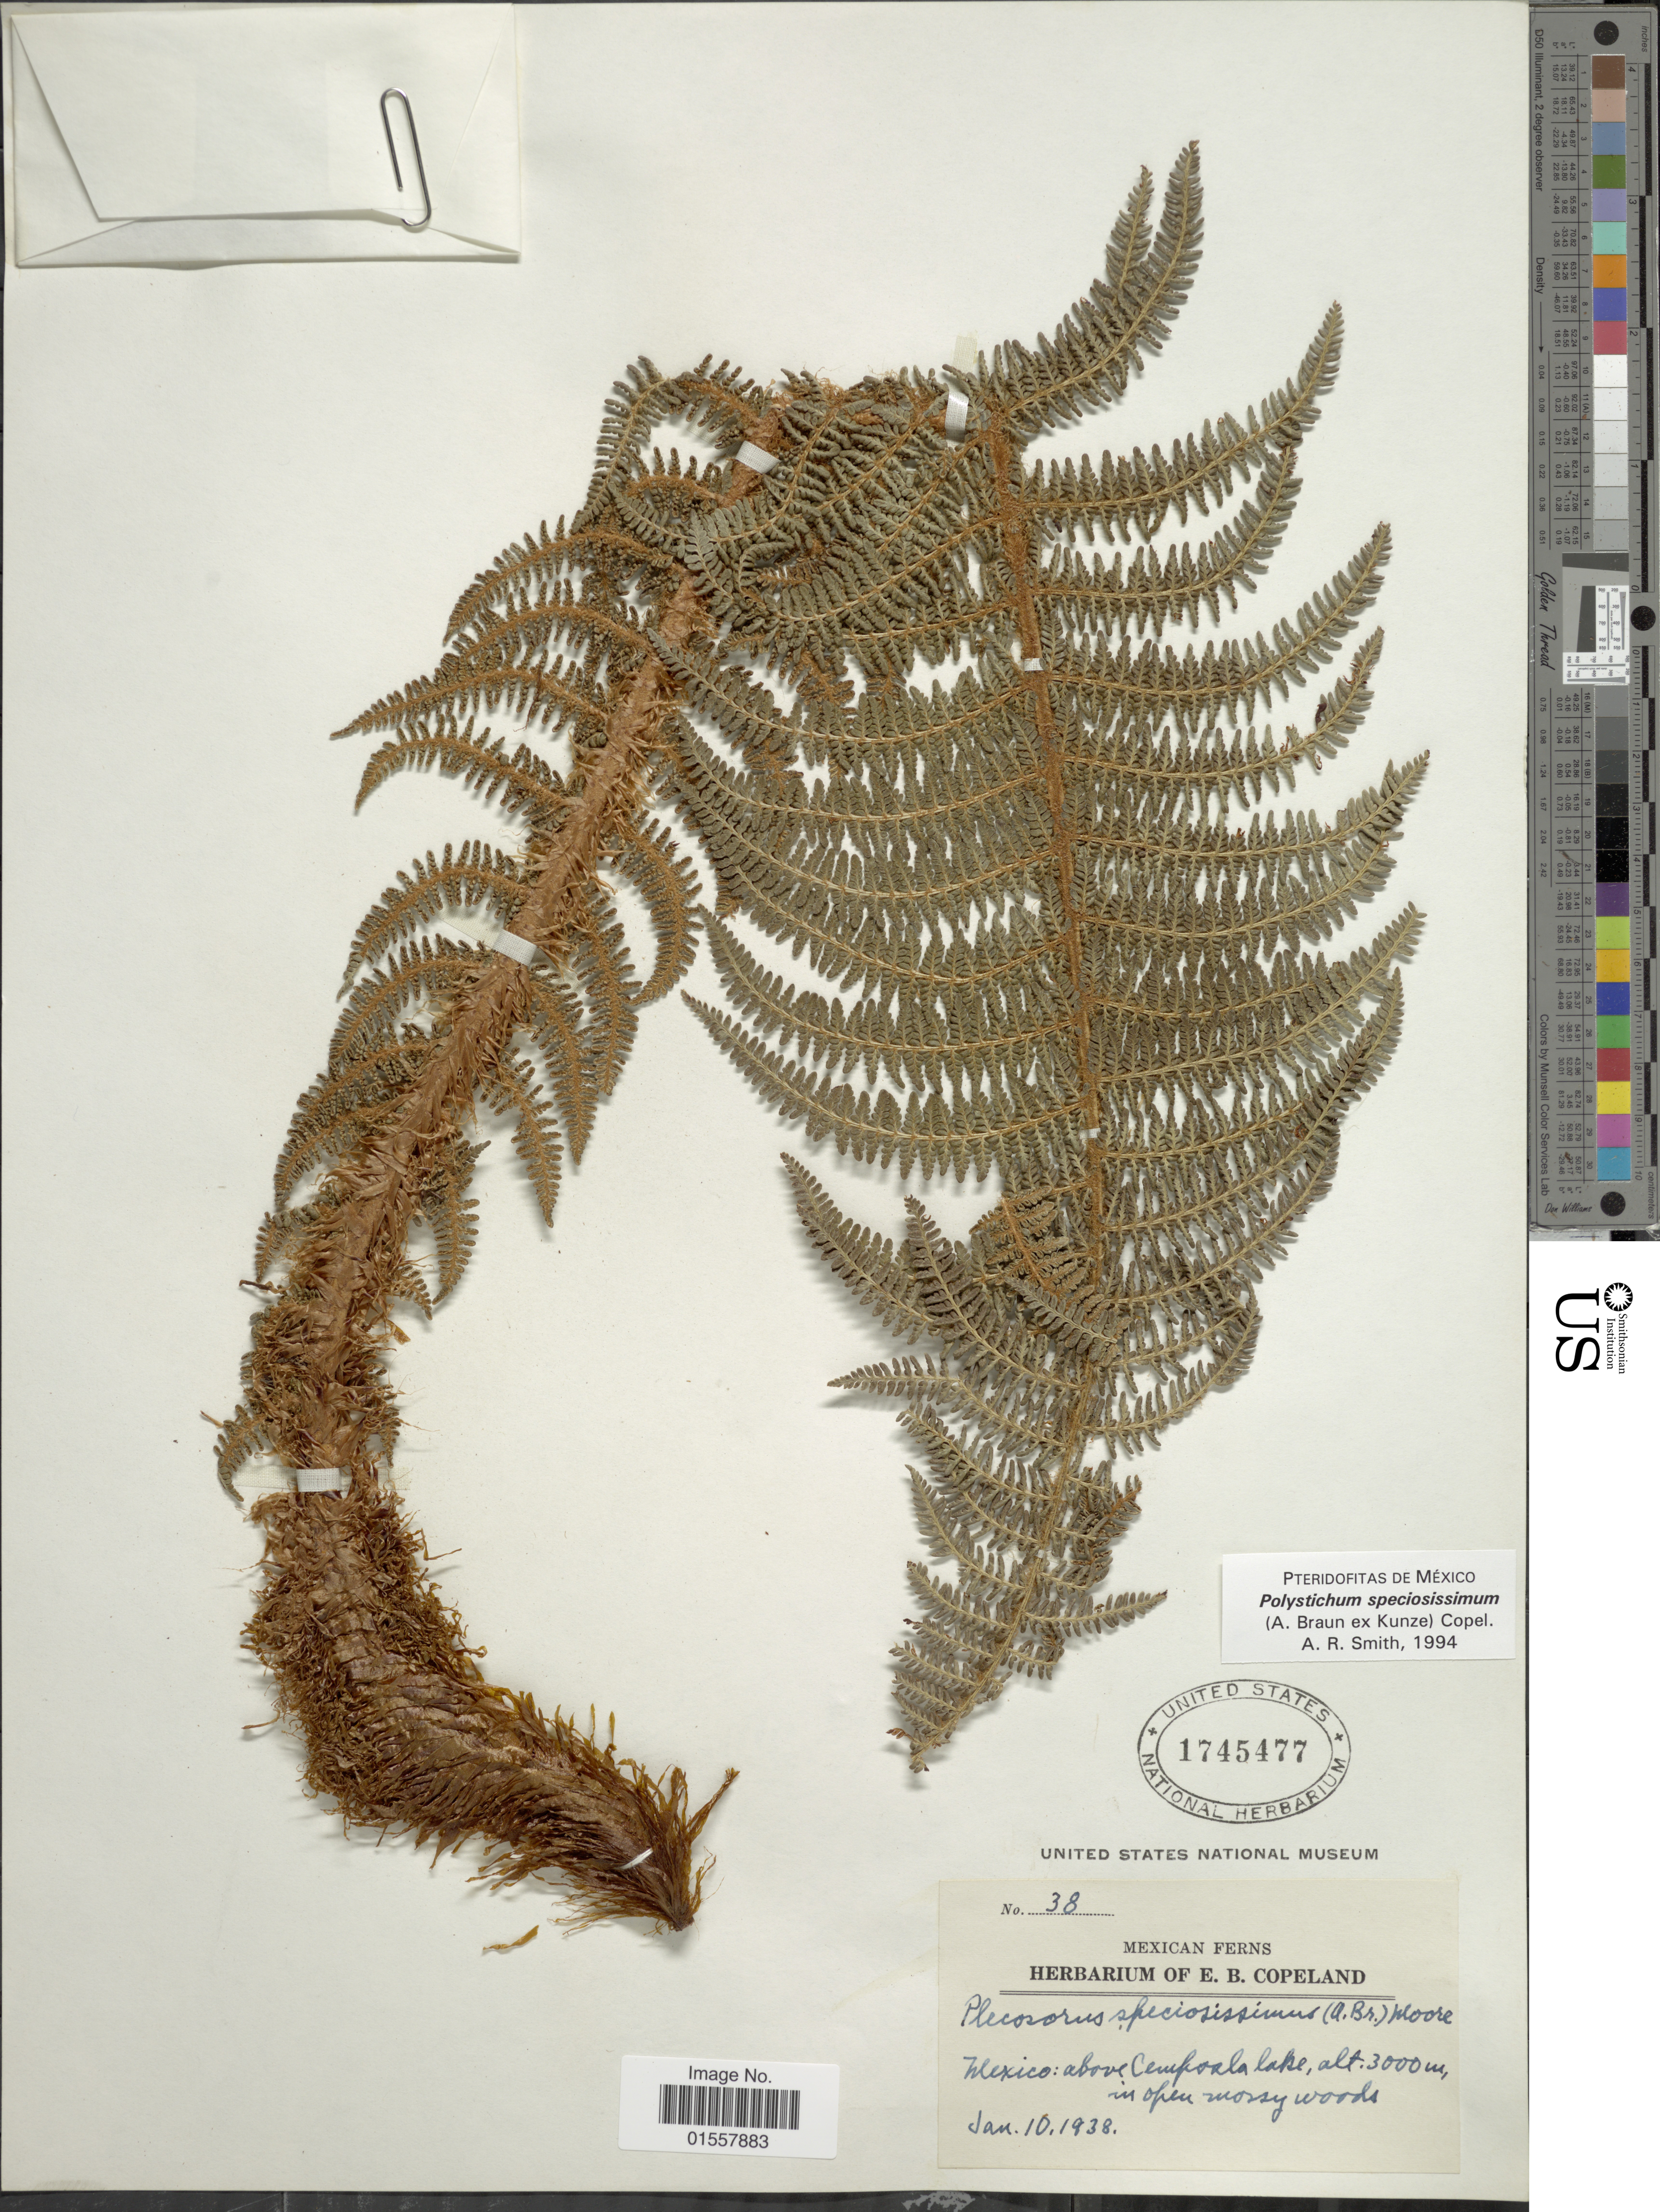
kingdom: Plantae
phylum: Tracheophyta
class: Polypodiopsida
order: Polypodiales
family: Dryopteridaceae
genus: Polystichum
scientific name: Polystichum speciosissimum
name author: (A. Braun ex Kunze) Copel.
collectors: ex herb. E. B. Copeland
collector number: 38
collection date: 1938-01-10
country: Mexico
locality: Mexico: above Cempoala Lake [interpreted]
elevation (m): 3000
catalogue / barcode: US 1745477